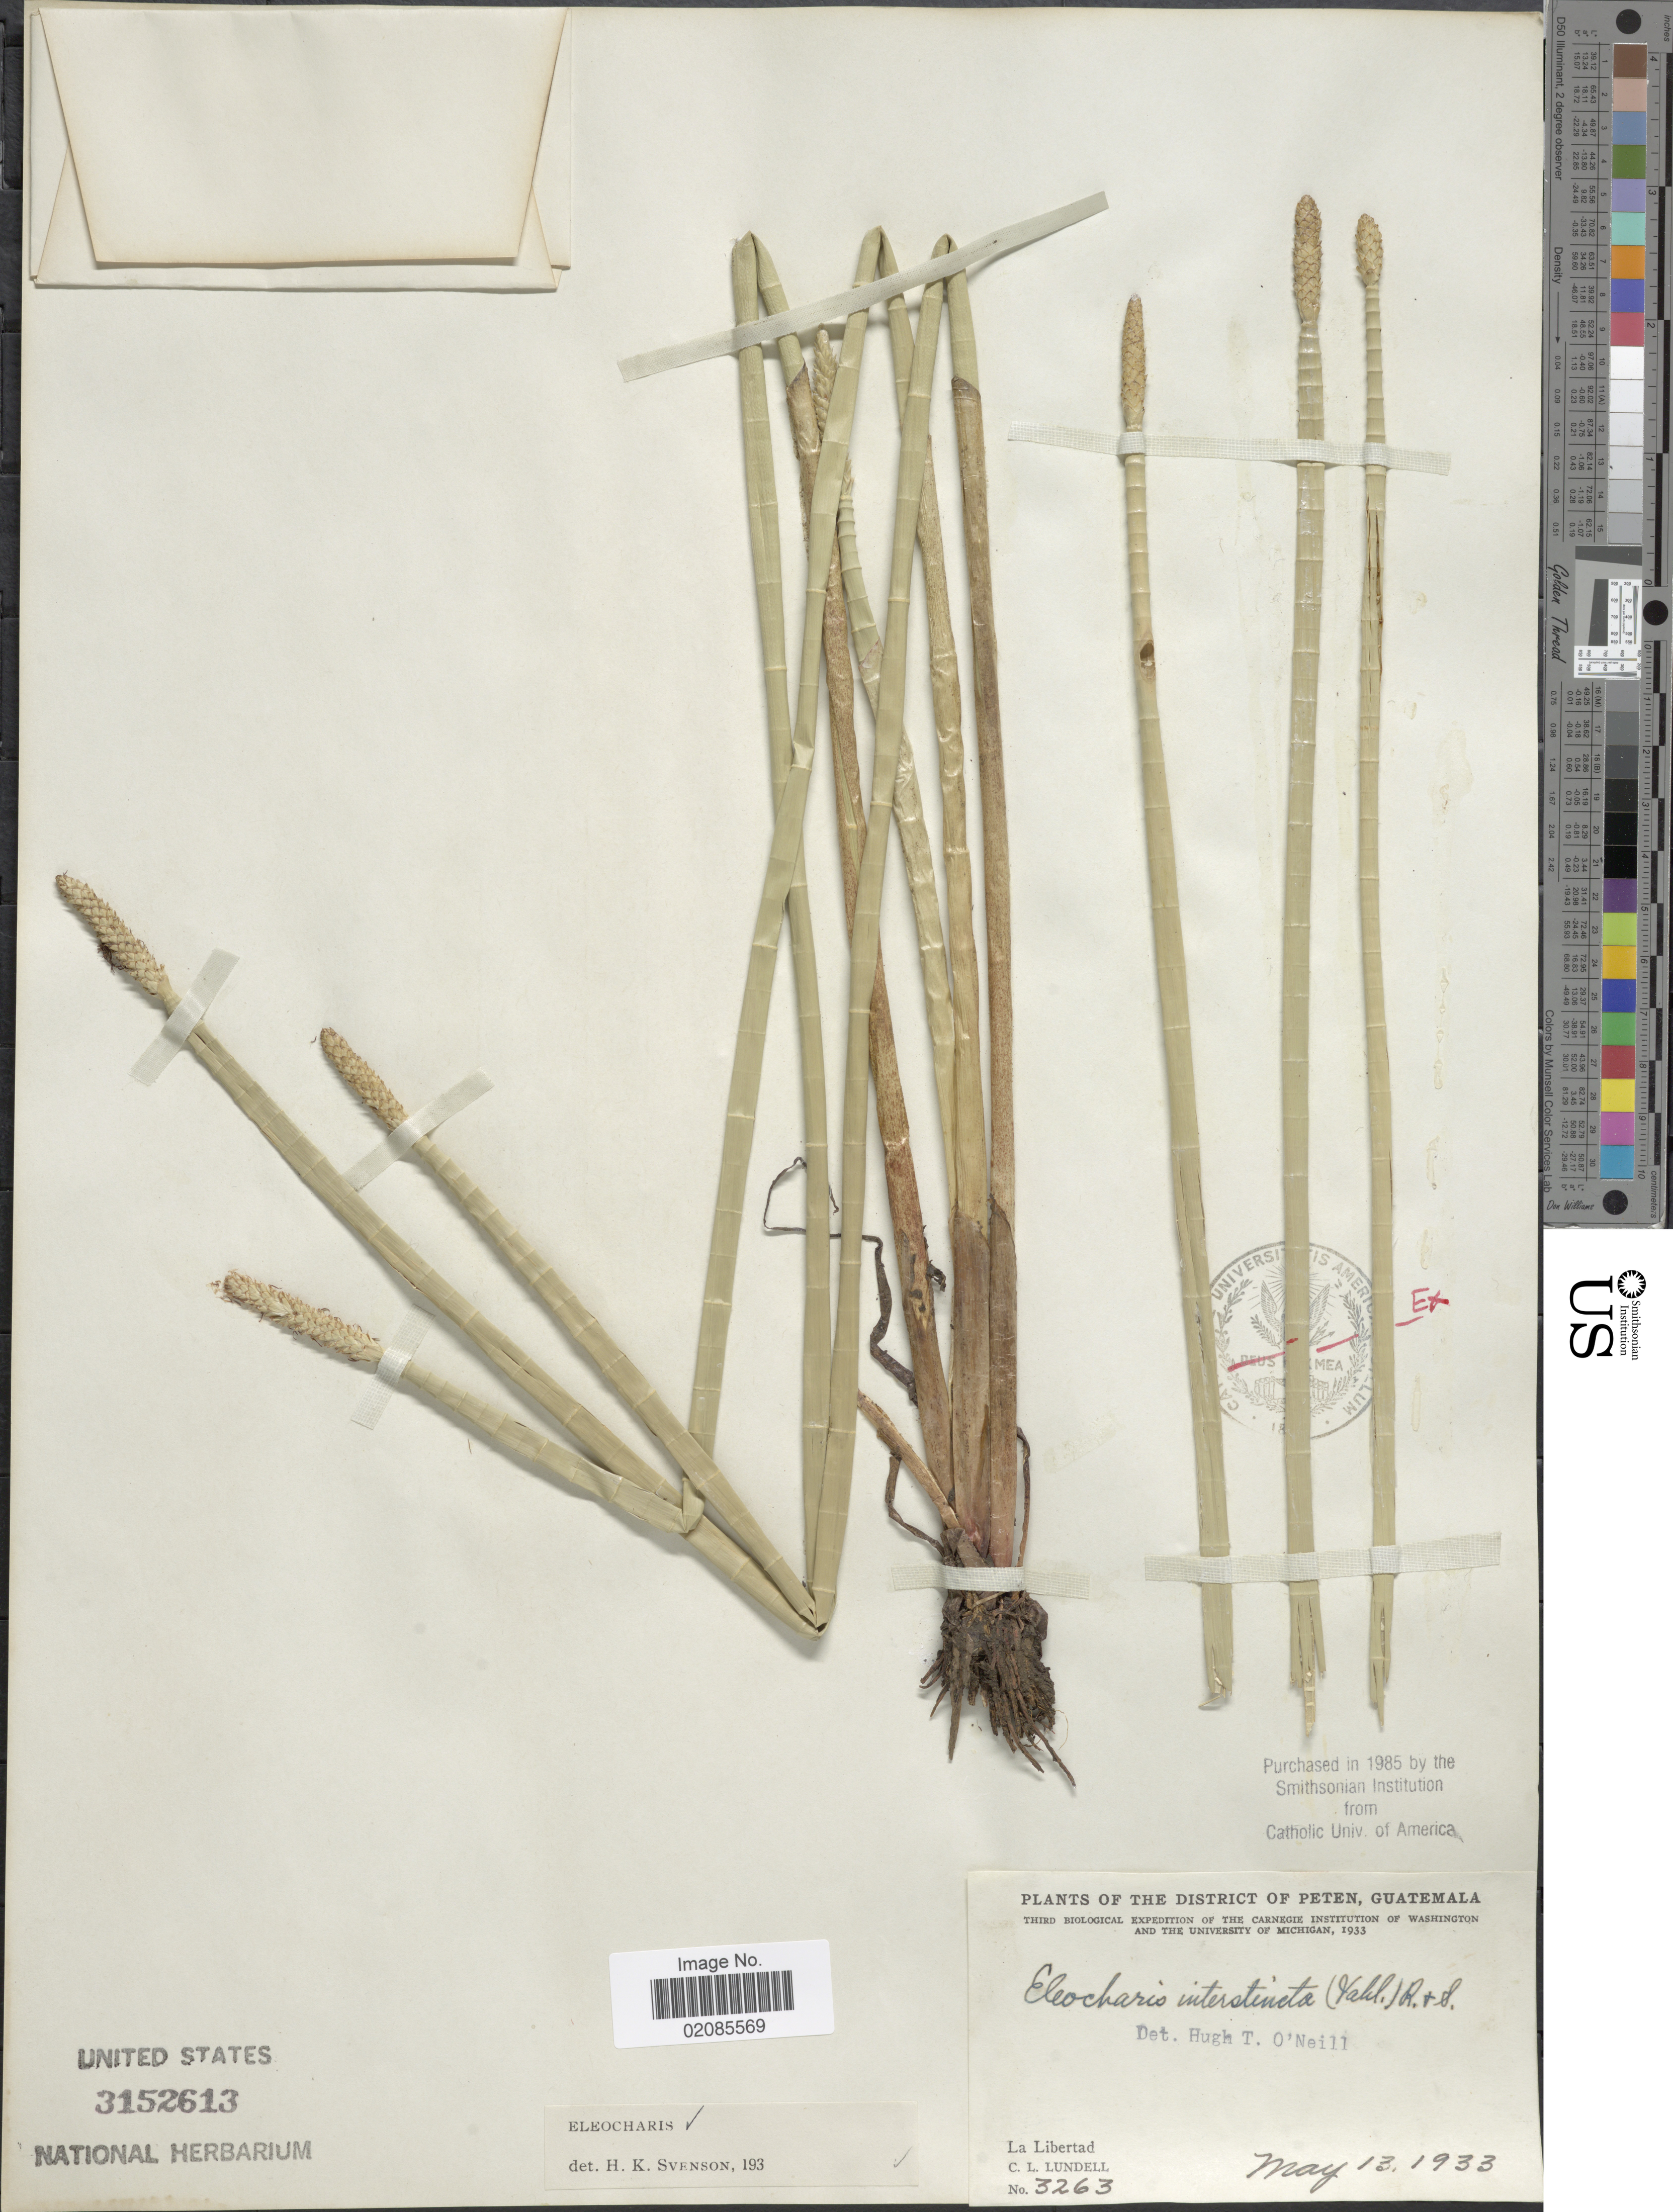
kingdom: Plantae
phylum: Tracheophyta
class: Liliopsida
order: Poales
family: Cyperaceae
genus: Eleocharis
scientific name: Eleocharis interstincta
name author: (Vahl) Roem. & Schult.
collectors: C. L. Lundell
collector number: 3263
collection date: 1933-05-13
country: Guatemala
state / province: El Petén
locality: La Libertad.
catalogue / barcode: US 3152613